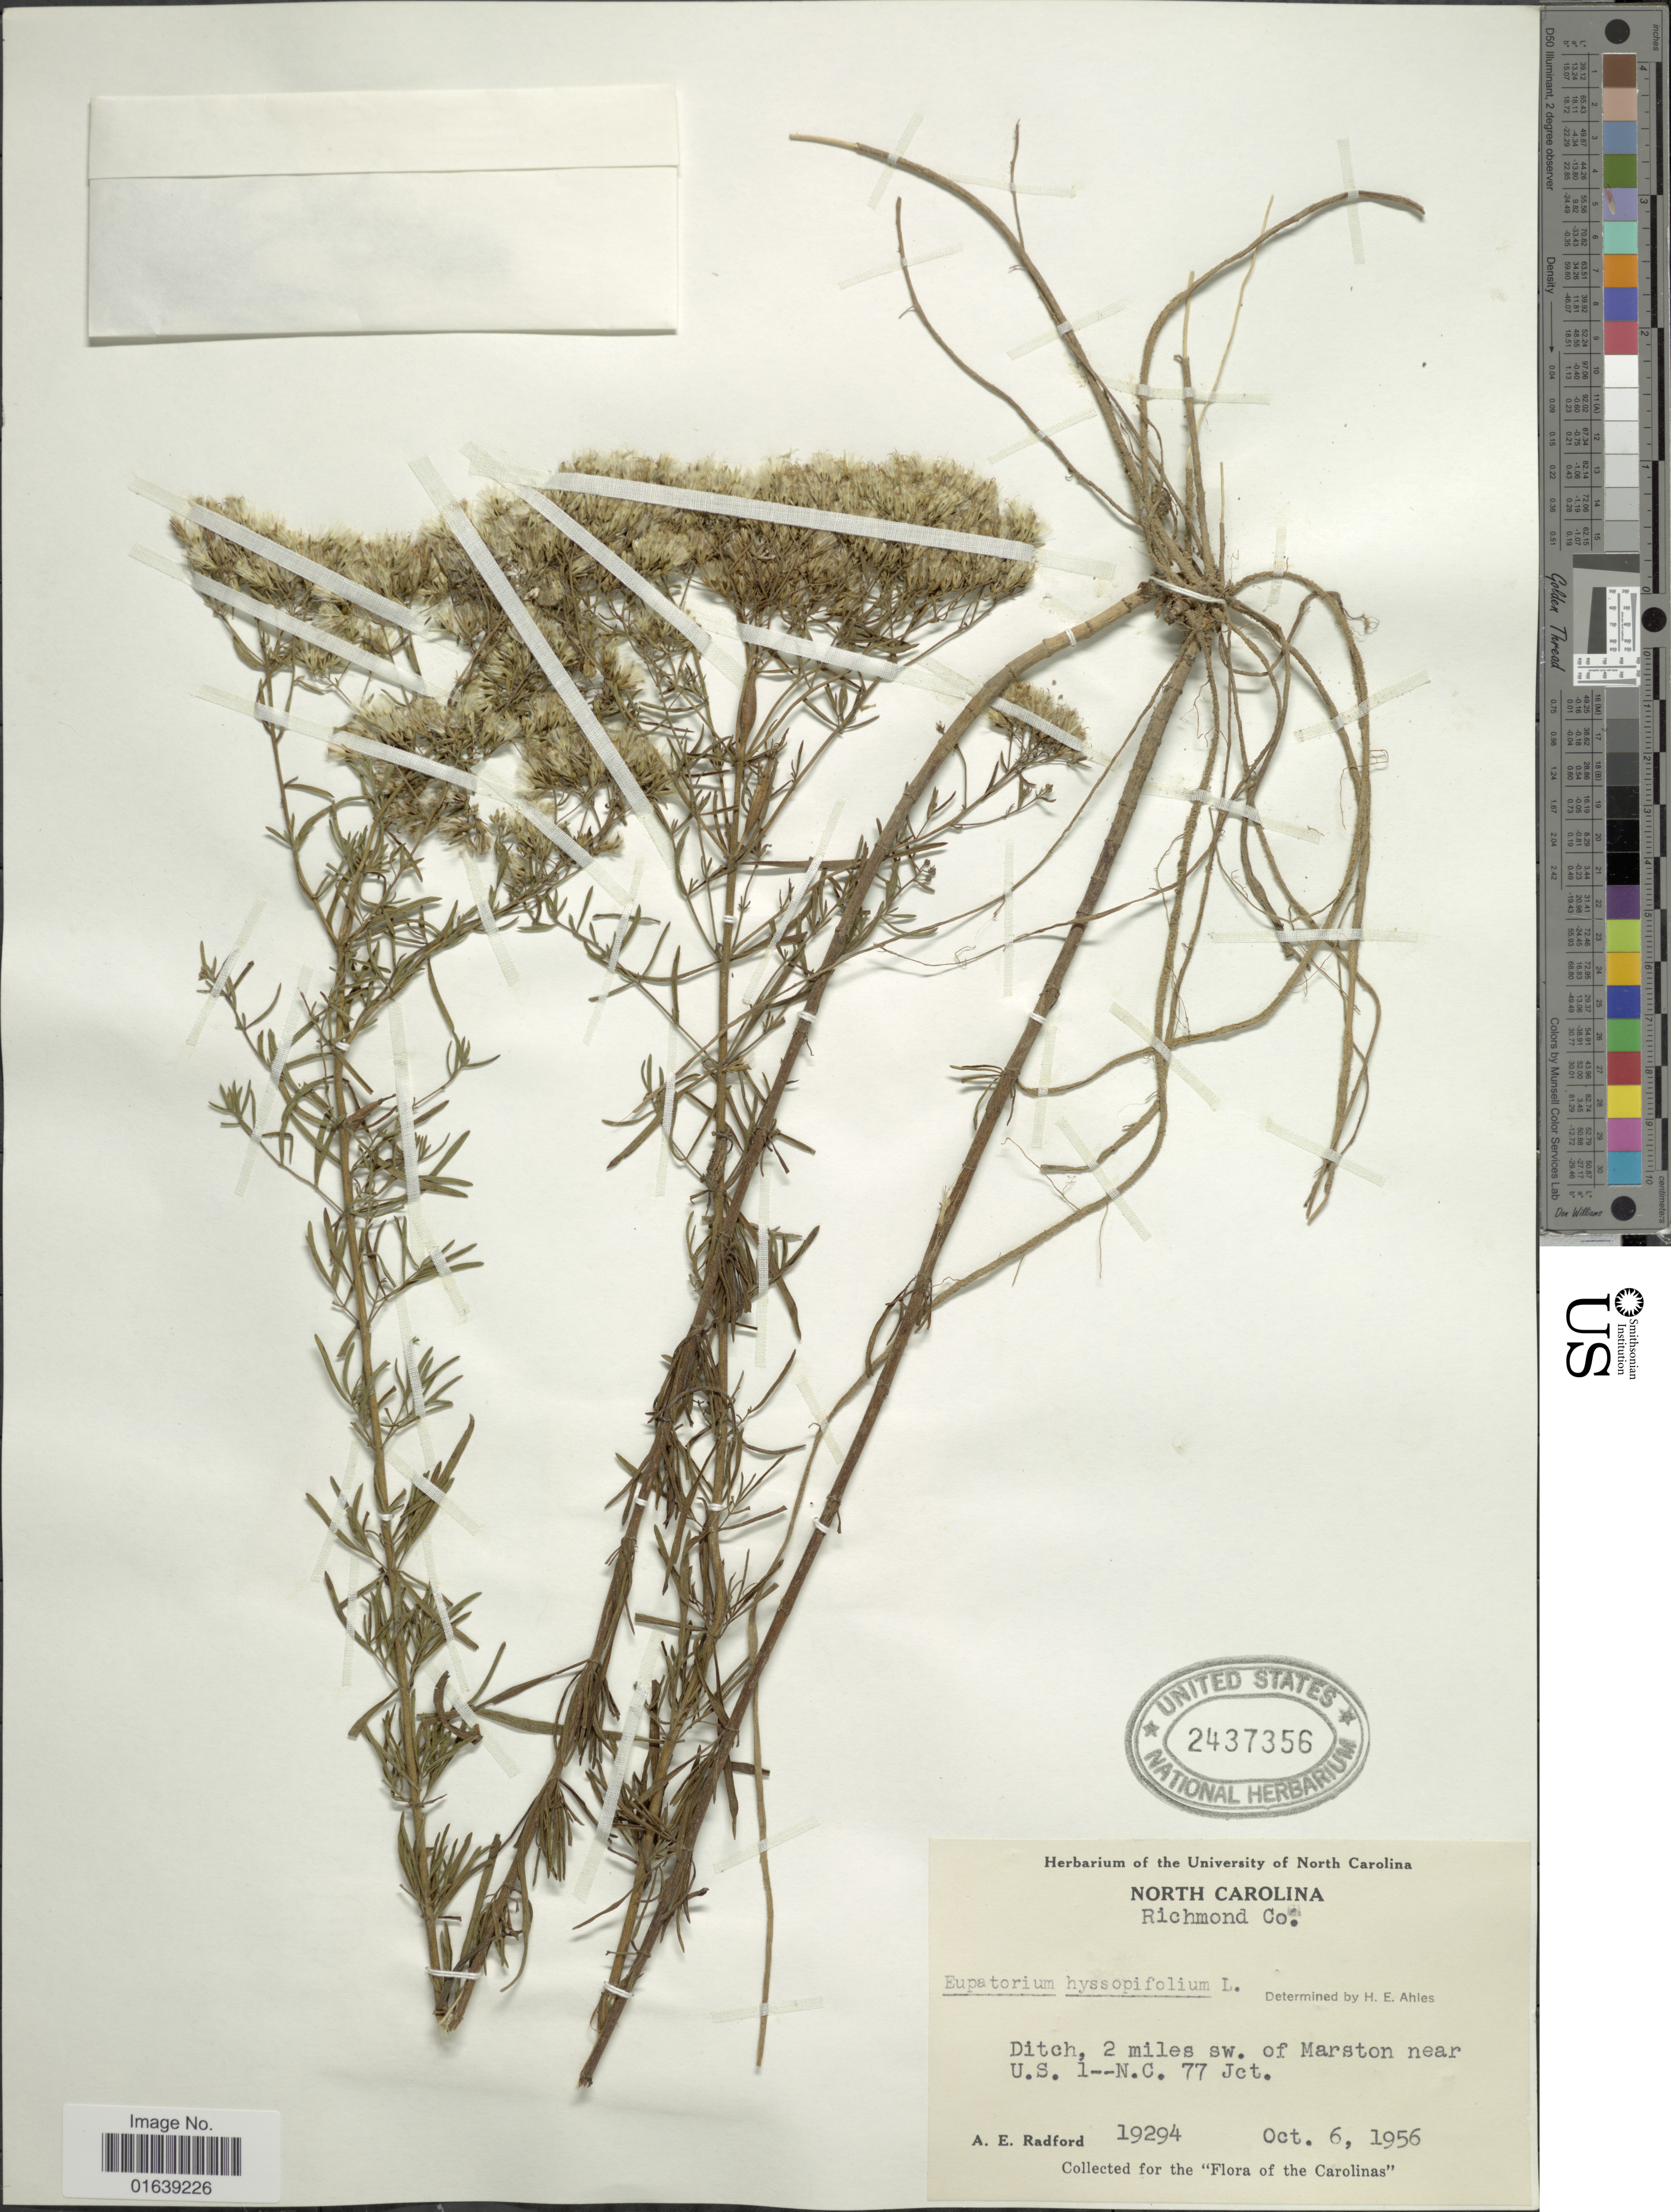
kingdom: Plantae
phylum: Tracheophyta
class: Magnoliopsida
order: Asterales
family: Asteraceae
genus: Eupatorium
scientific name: Eupatorium hyssopifolium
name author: L.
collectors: R. K. Godfrey & A. E. Radford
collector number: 19294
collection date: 1956-10-06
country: United States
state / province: North Carolina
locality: North Carolina. Ricmond Co. Ditch, 2 miles sw. of Marston near U. S. 1--N.C. 77 Jct.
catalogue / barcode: US 2437356